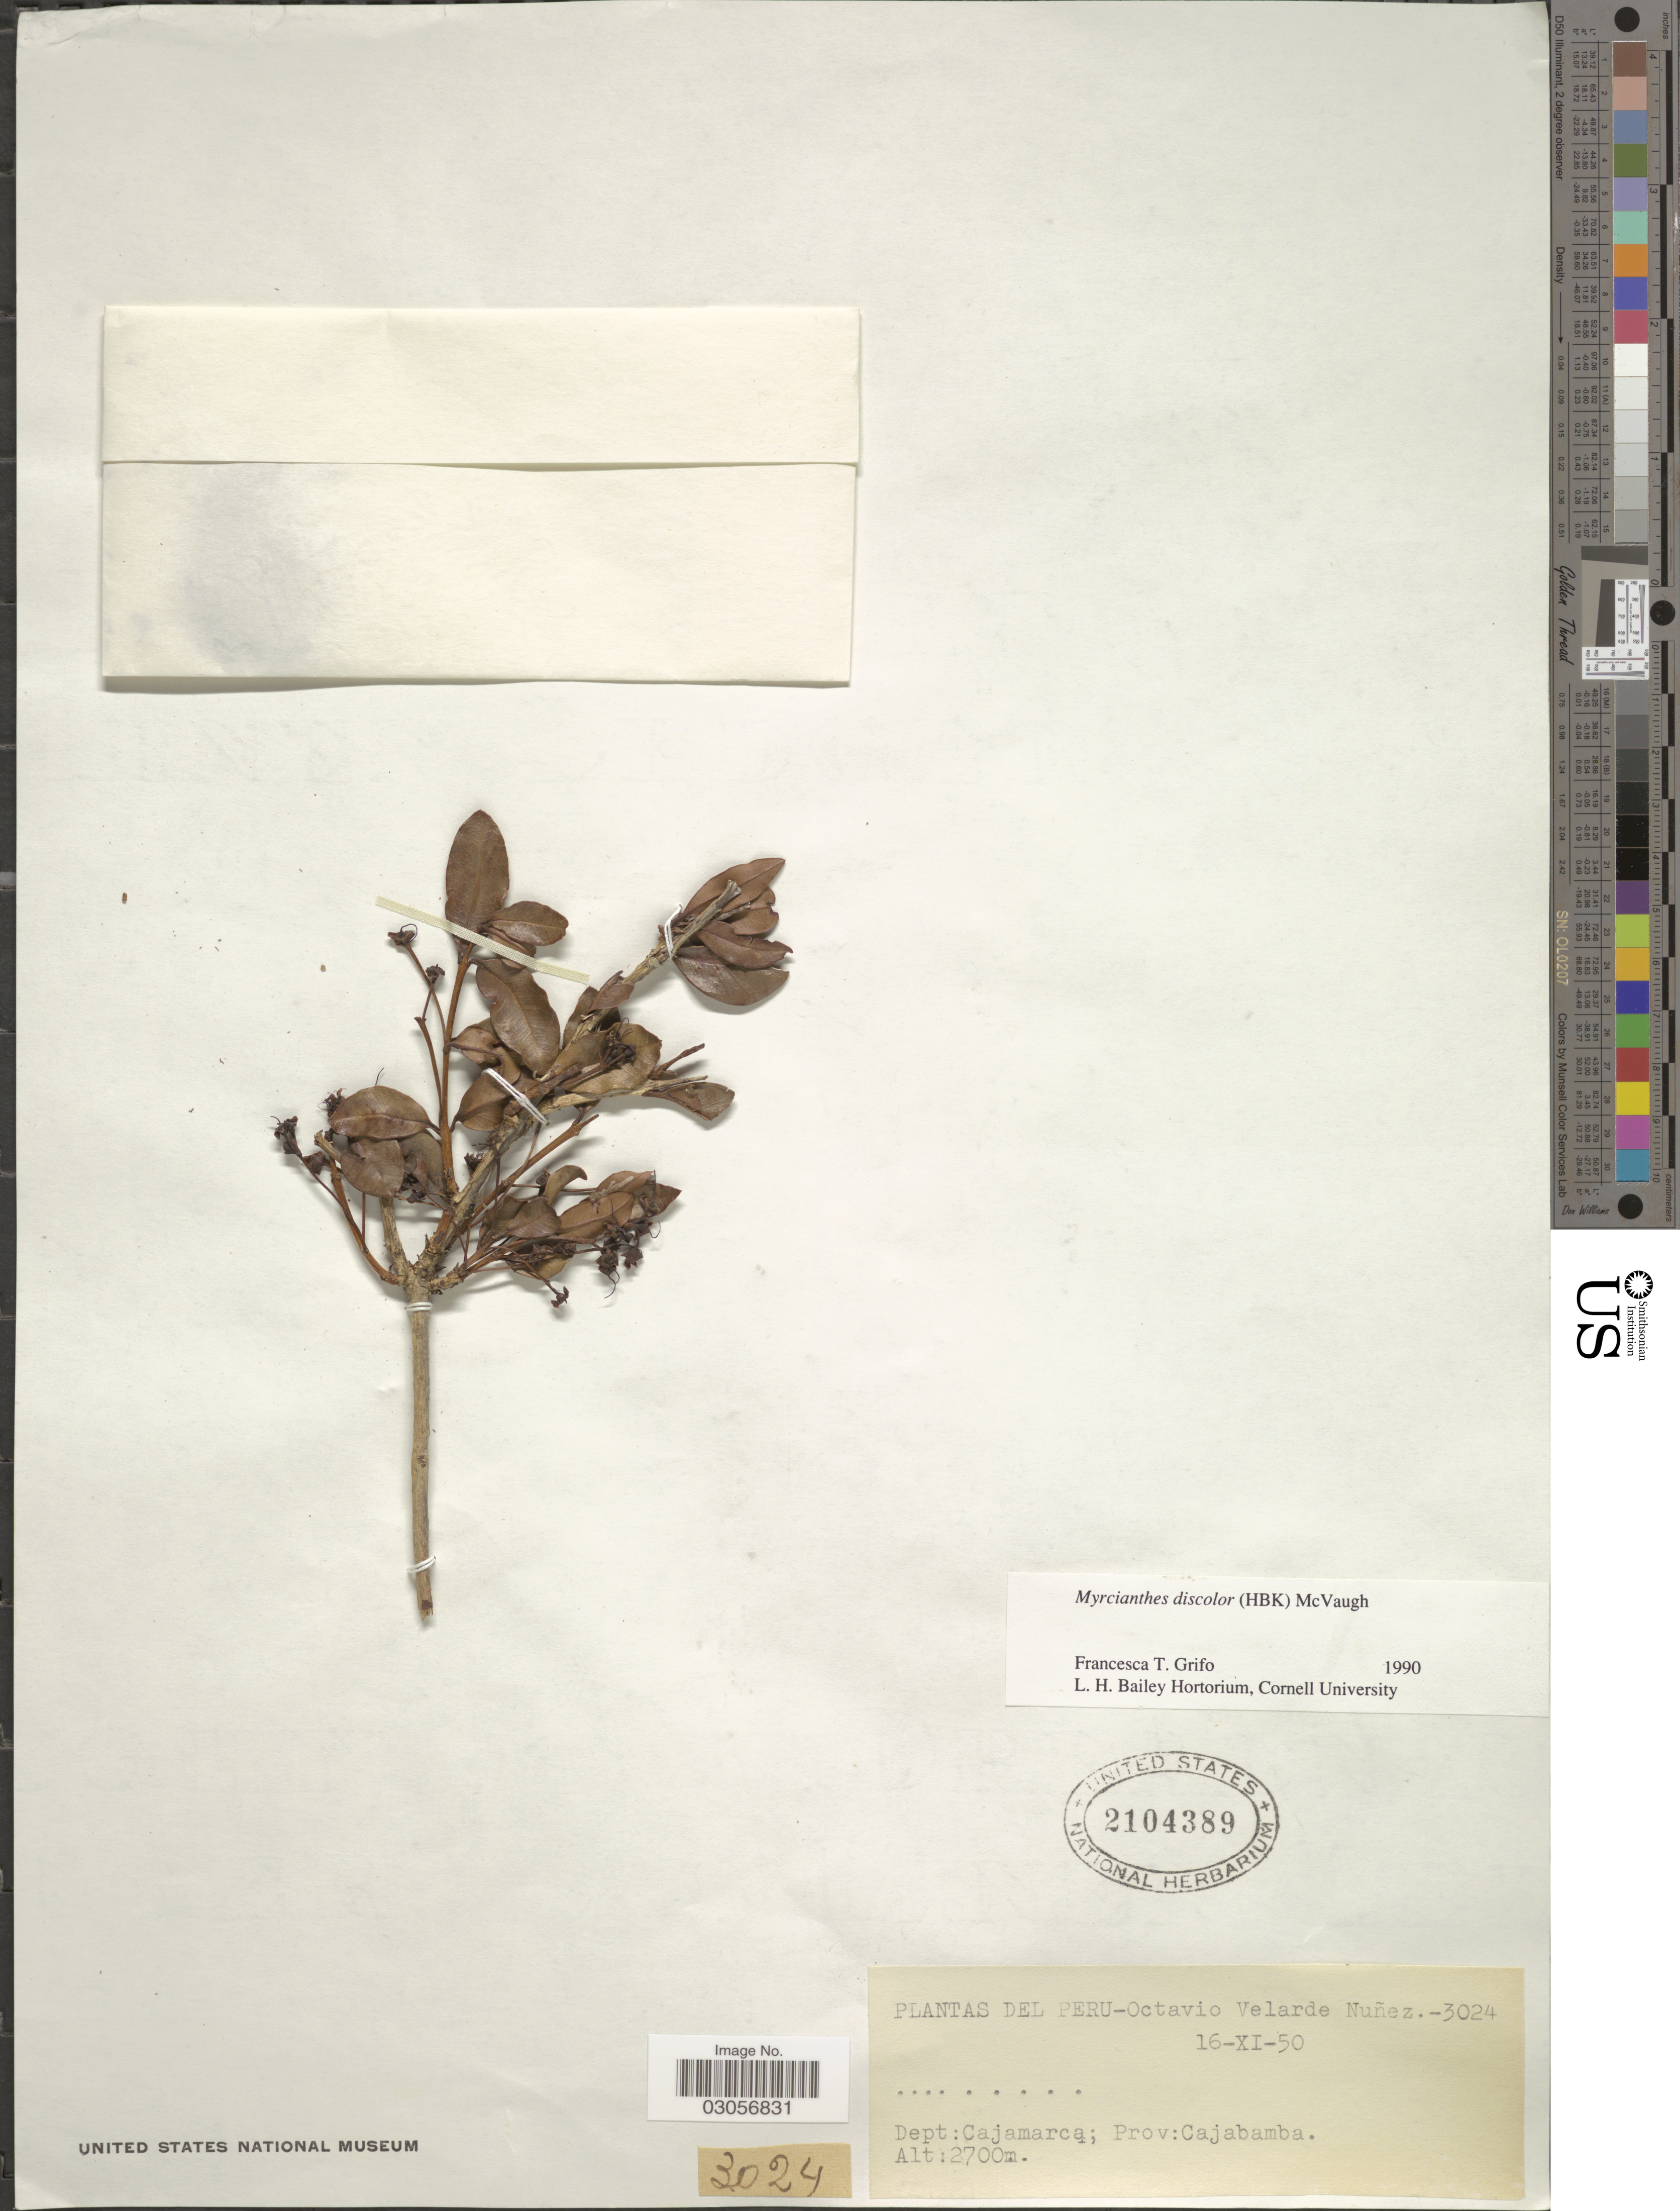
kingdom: Plantae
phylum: Tracheophyta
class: Magnoliopsida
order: Myrtales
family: Myrtaceae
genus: Myrcianthes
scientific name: Myrcianthes discolor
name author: (Kunth) McVaugh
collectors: O. Nuñez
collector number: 3024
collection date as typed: Transcribed d/m/y: 16/11/50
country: Peru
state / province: Cajamarca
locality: Dept: Cajamarca; Prov. Cajabamba.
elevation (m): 2700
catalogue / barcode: US 2104389